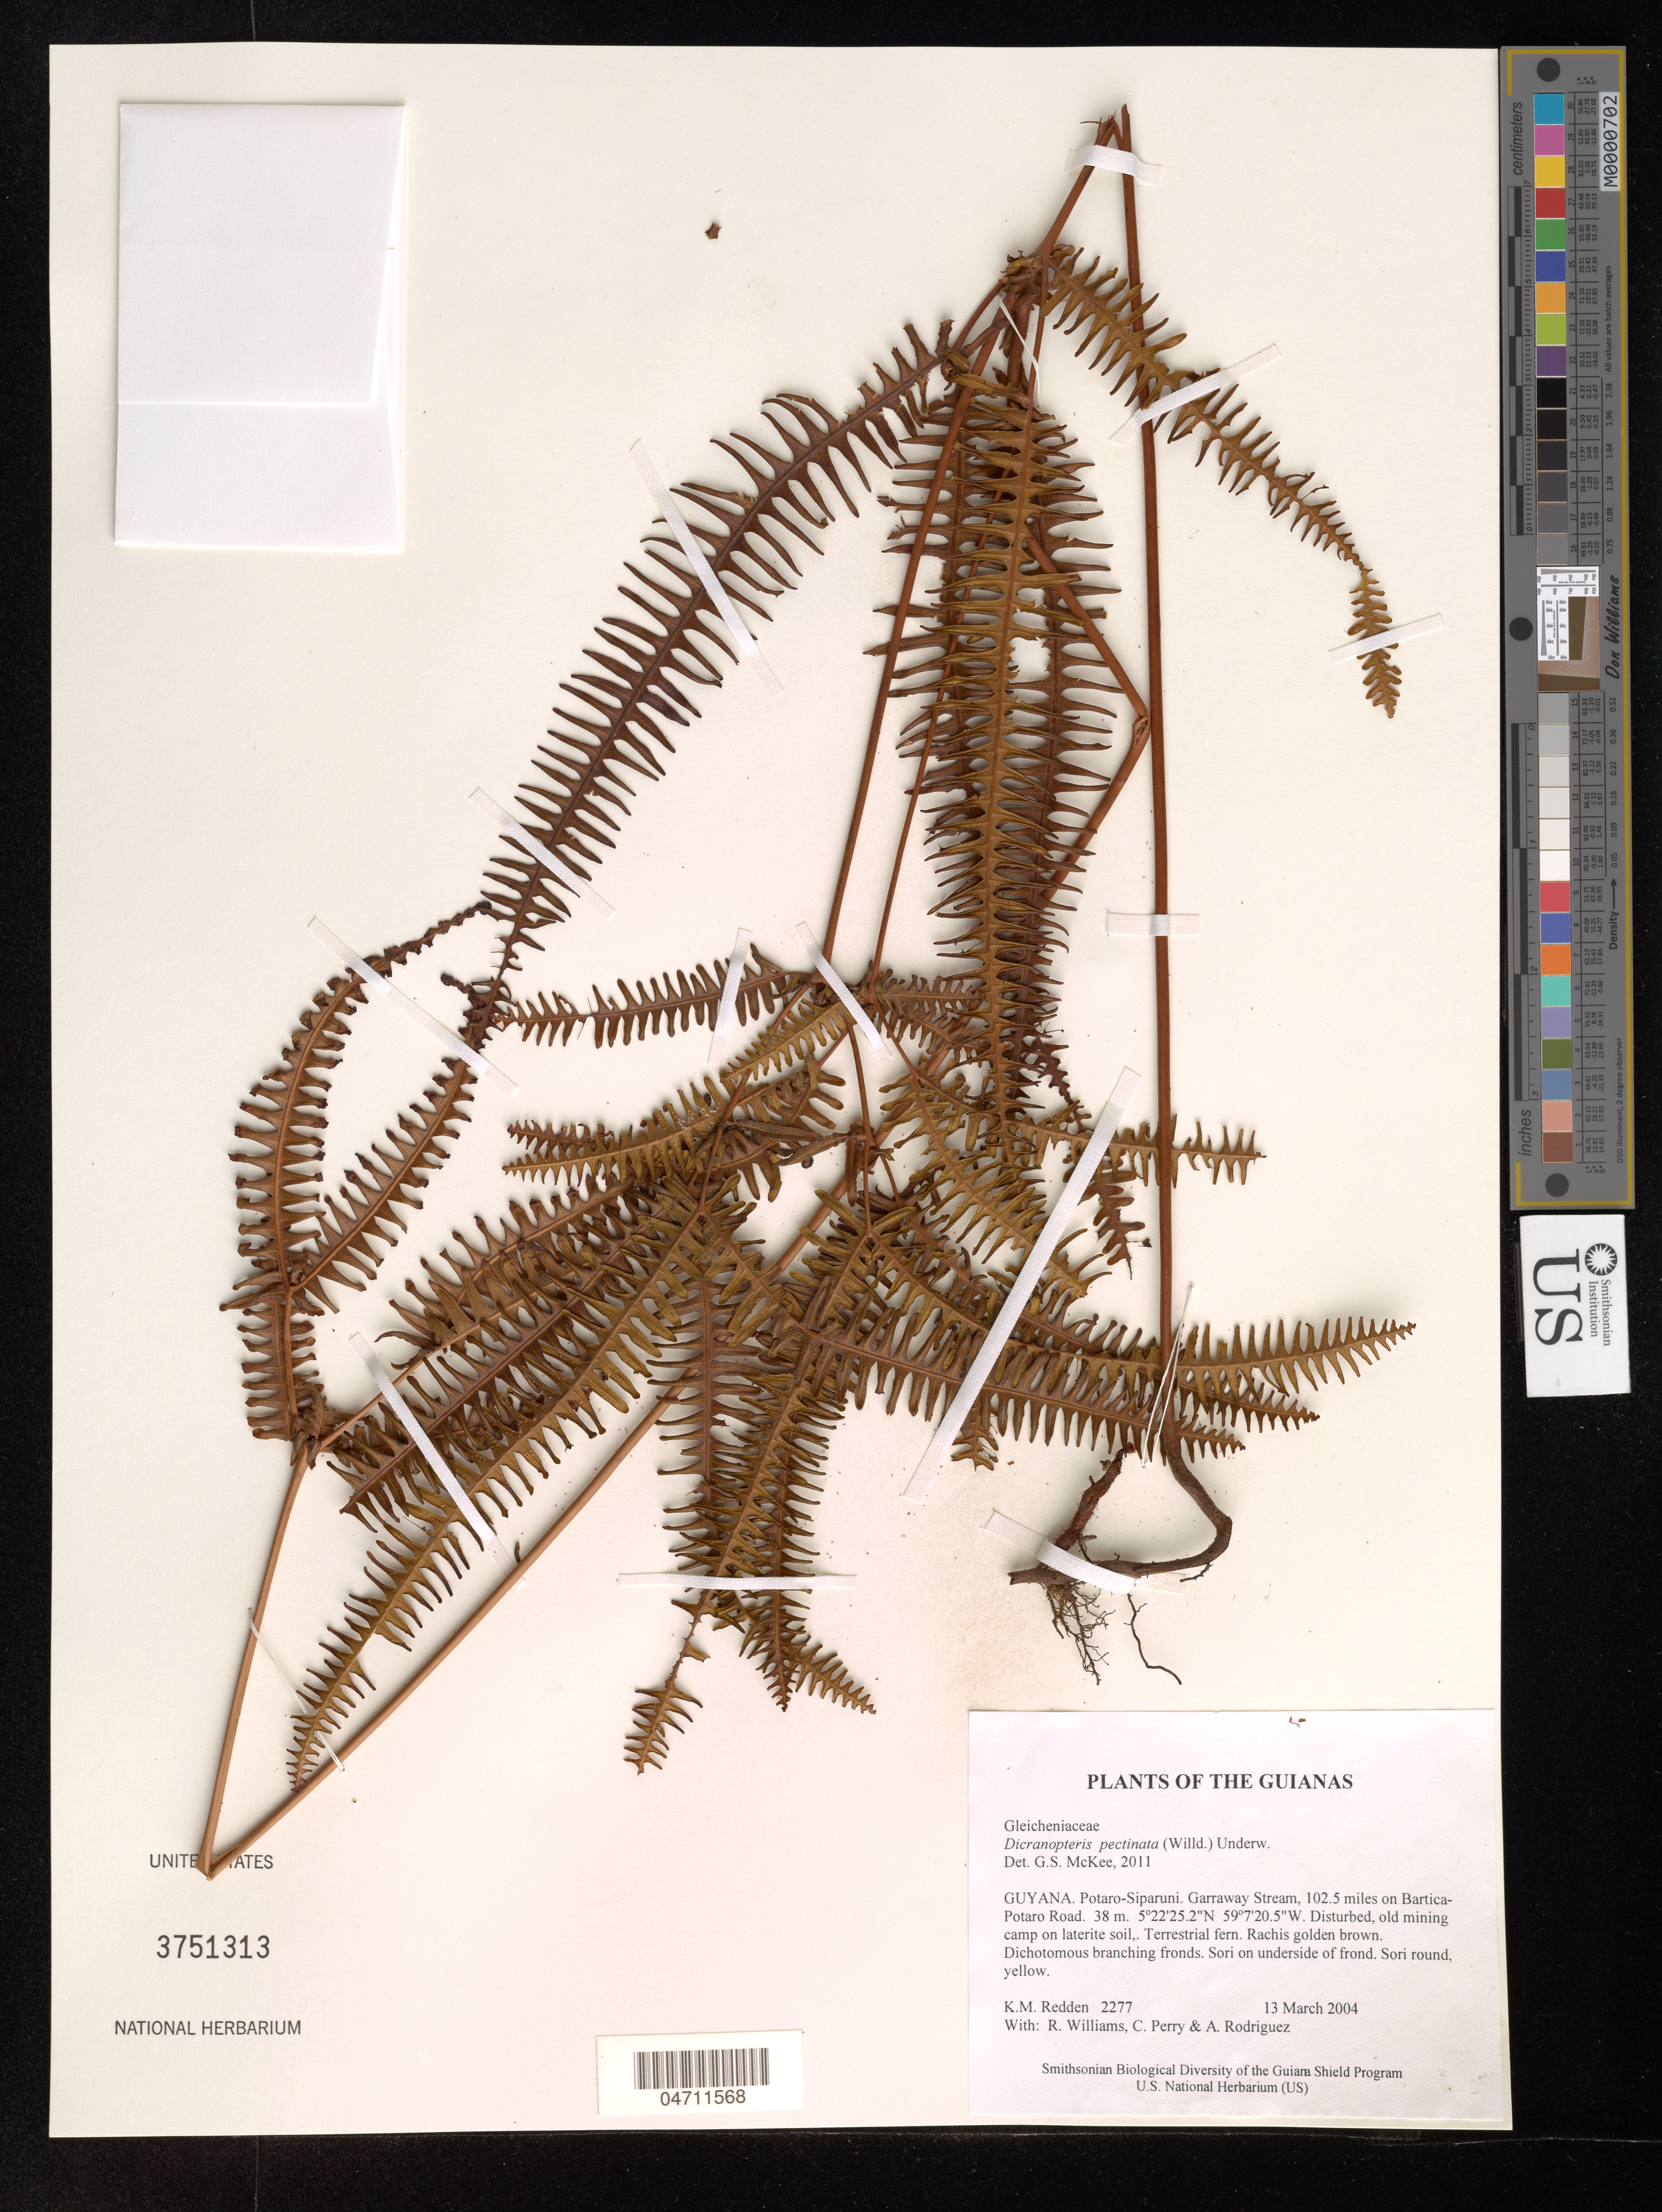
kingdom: Plantae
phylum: Tracheophyta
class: Polypodiopsida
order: Gleicheniales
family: Gleicheniaceae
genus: Dicranopteris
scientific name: Dicranopteris pectinata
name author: (Willd.) Underw.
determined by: McKee, G. S., (US), NMNH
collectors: K. M. Redden, R. Williams, C. Perry & A. Rodriguez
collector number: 2277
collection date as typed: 13 March 2004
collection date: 2004-03-13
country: Guyana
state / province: Potaro-Siparuni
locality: Garraway Stream, 102.5 miles on Bartica-Potaro Road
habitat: Disturbed, old mining camp on laterite soil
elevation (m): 38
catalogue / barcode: US 3751313